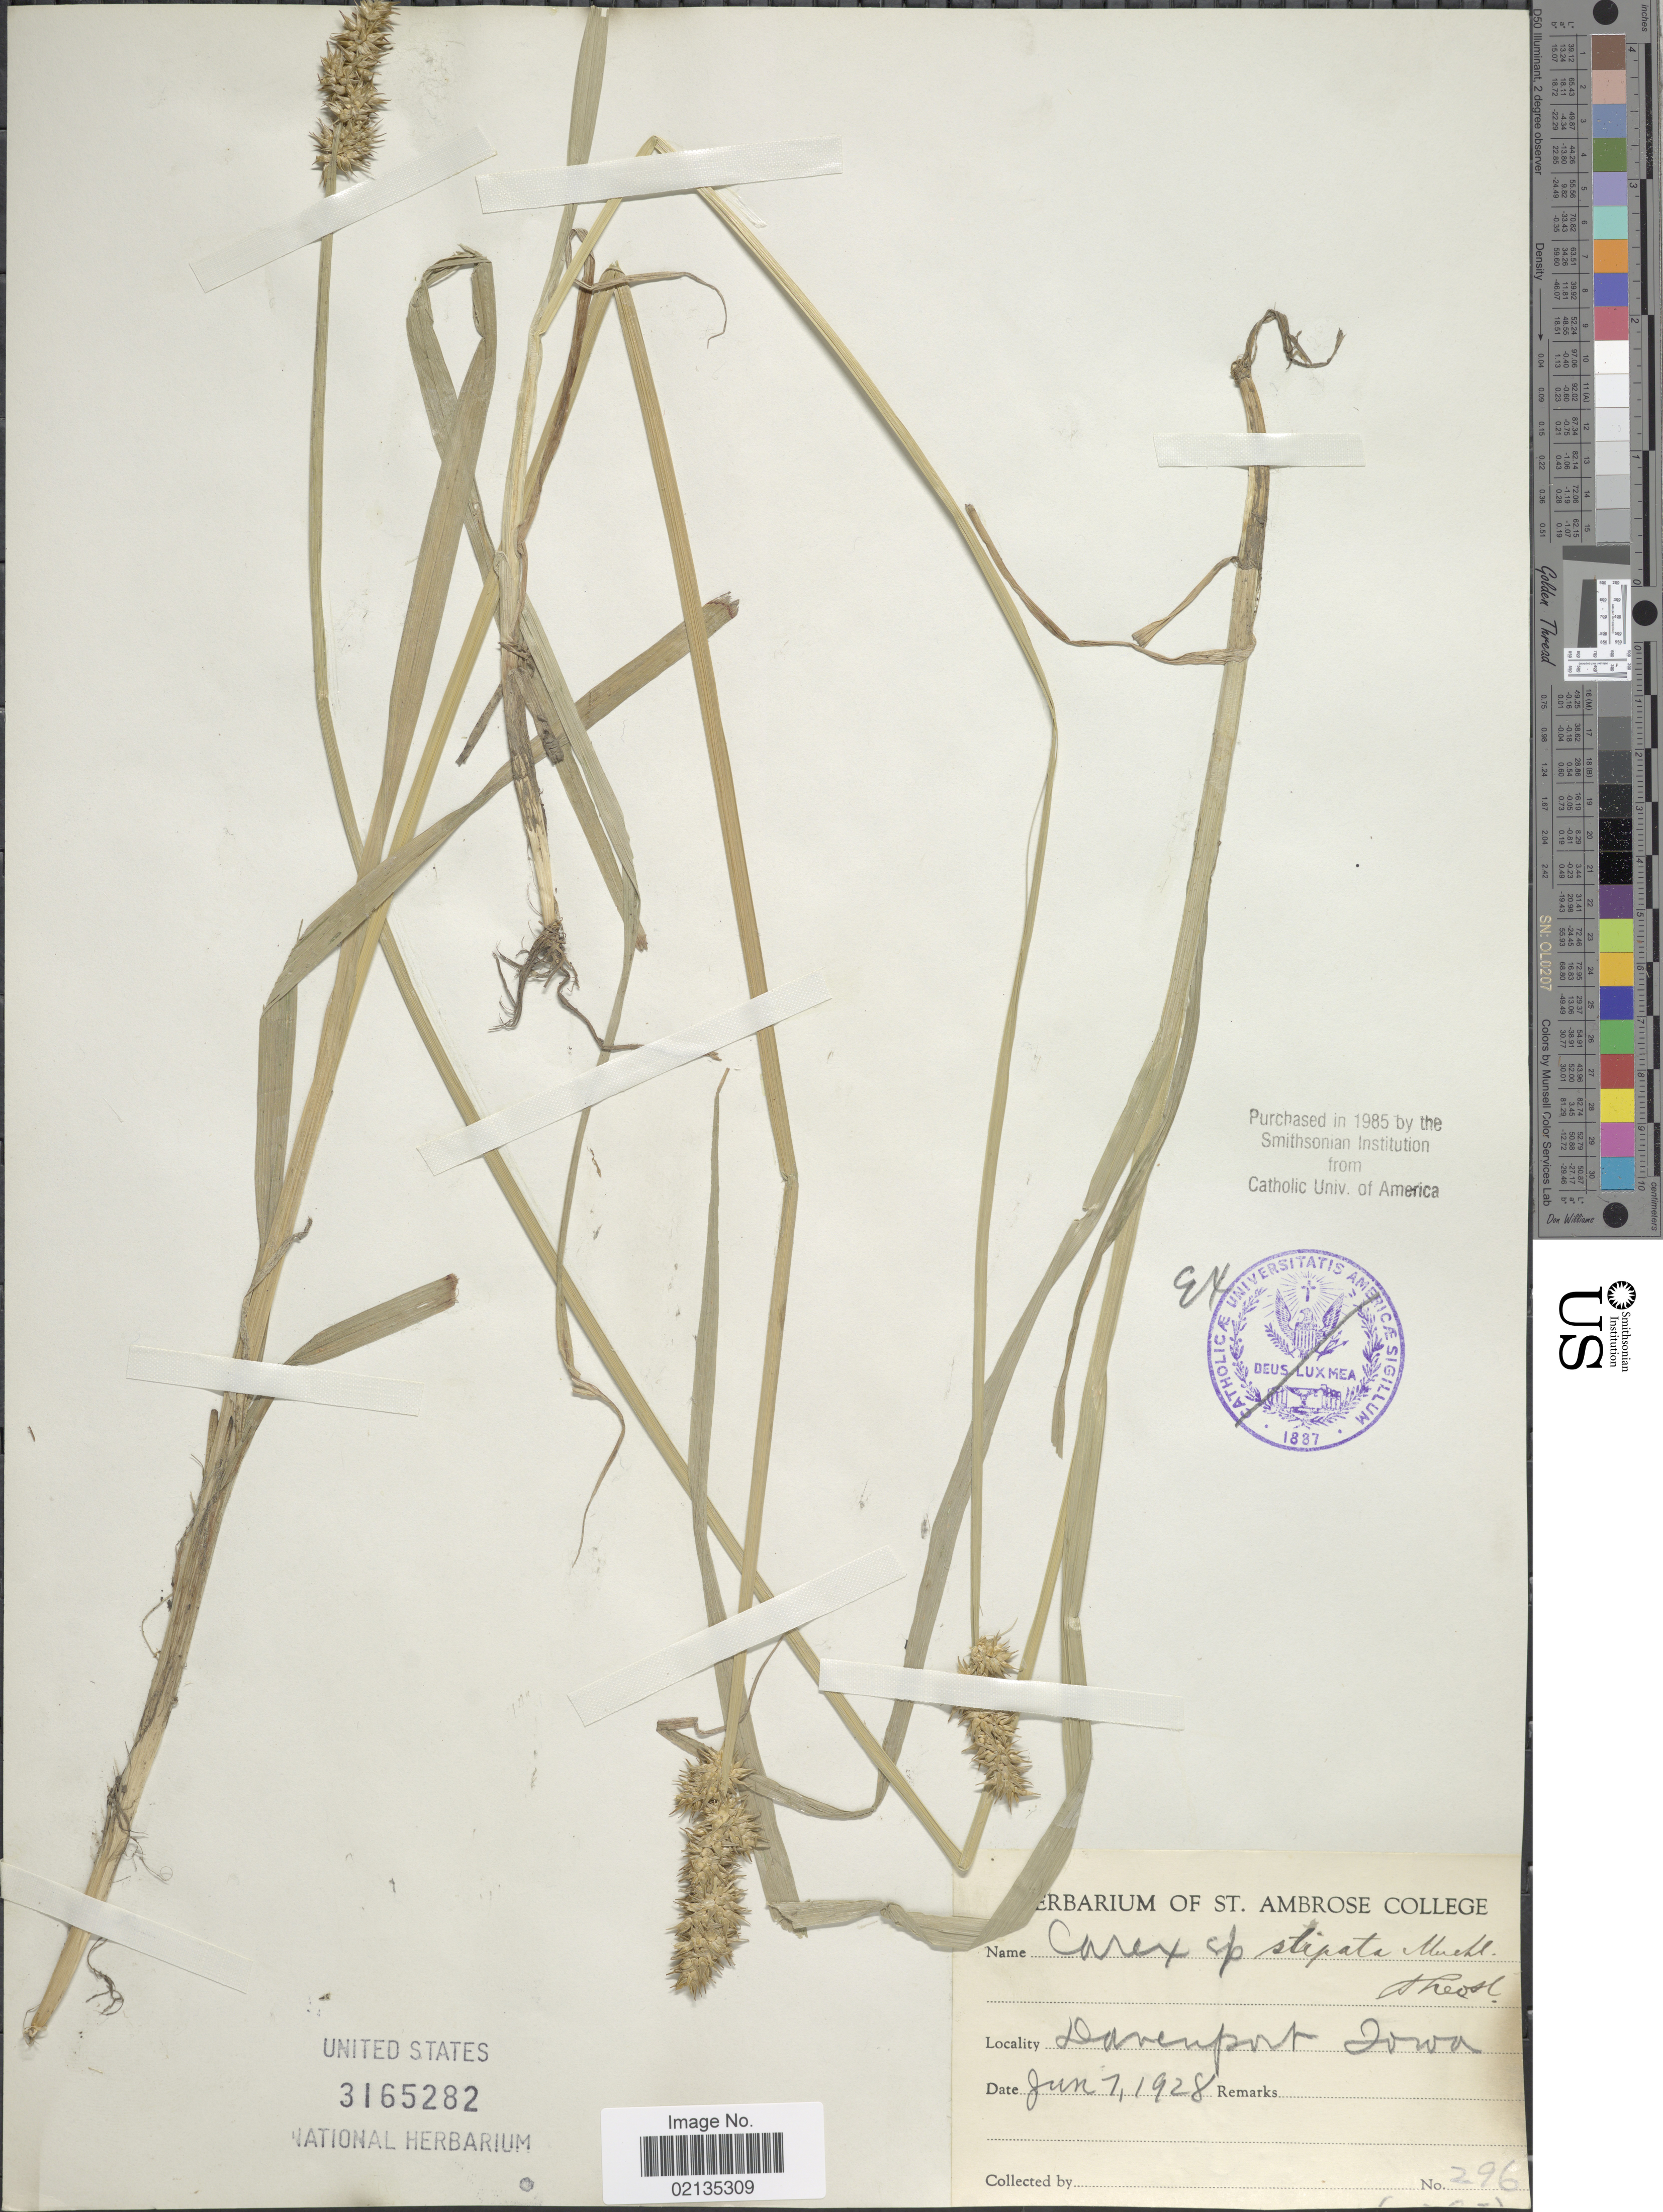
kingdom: Plantae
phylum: Tracheophyta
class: Liliopsida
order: Poales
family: Cyperaceae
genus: Carex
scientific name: Carex stipata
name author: Muhl. ex Willd.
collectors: Ex herb. of St. Ambrose College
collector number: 296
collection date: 1928-06-07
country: United States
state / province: Iowa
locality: Davenport Iowa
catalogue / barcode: US 3165282